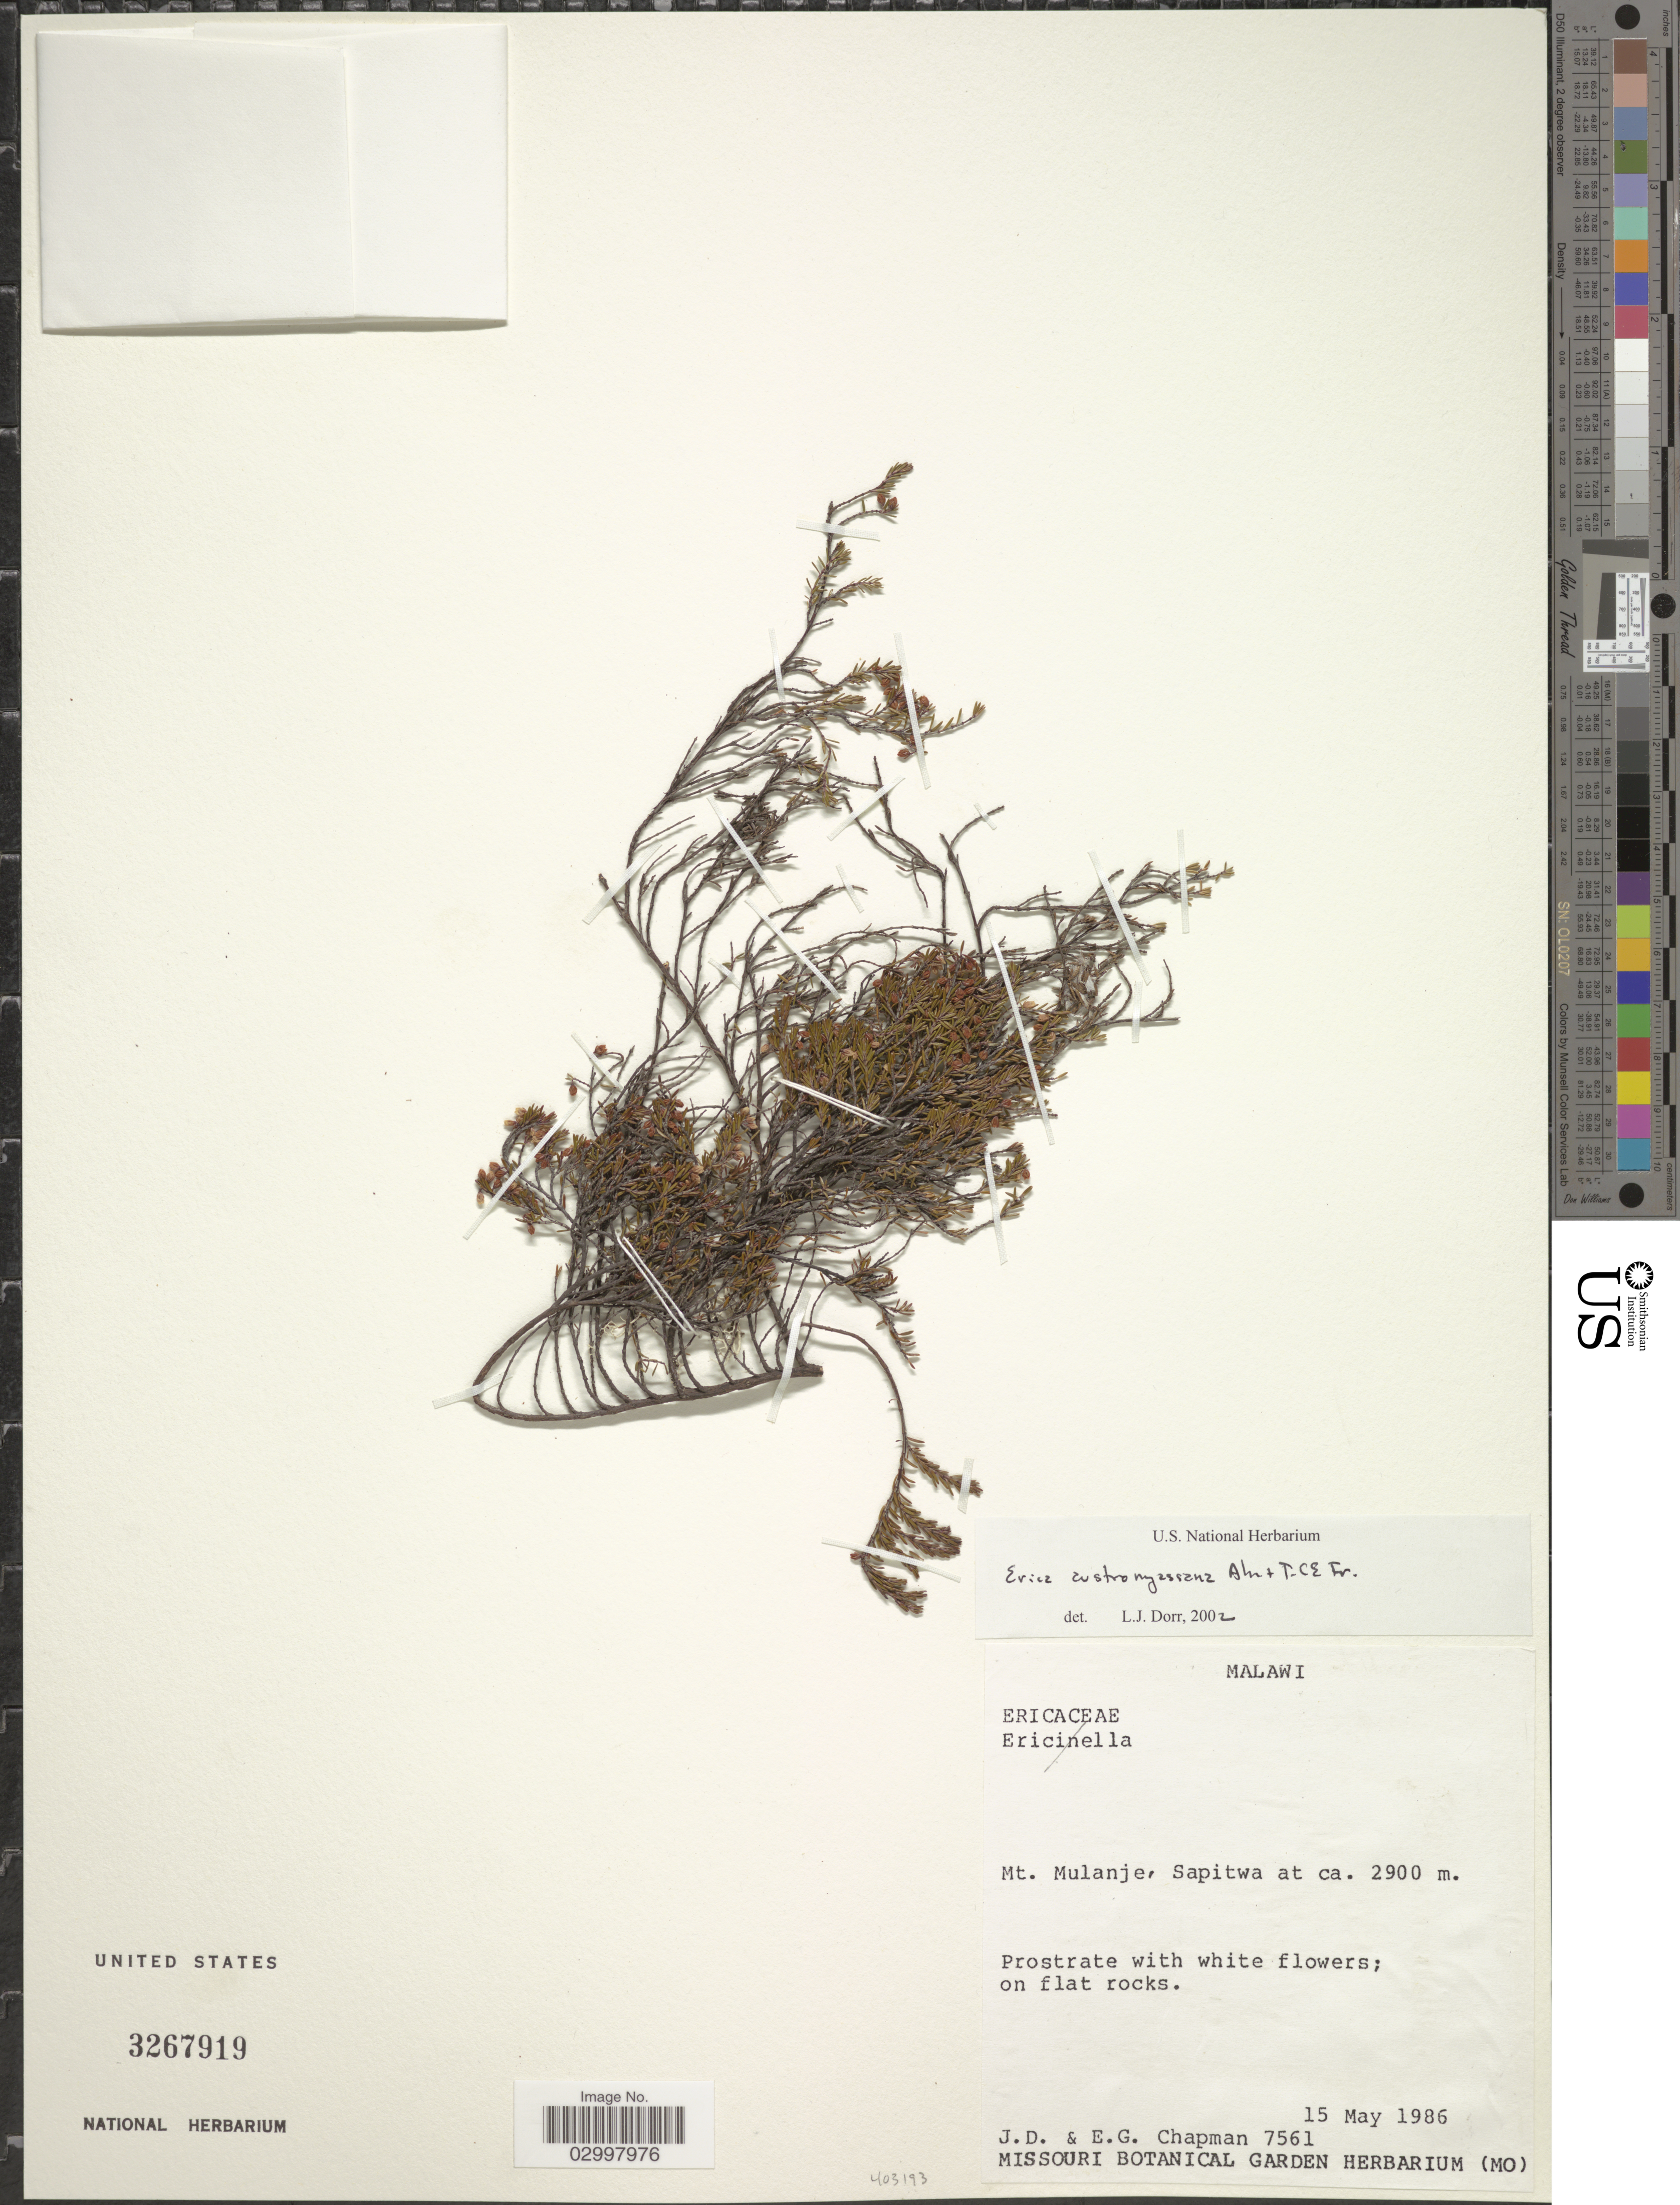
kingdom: Plantae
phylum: Tracheophyta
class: Magnoliopsida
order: Ericales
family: Ericaceae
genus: Erica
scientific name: Erica austronyassana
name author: Alm & T.C.E. Fr.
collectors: J. D. Chapman & E. Chapman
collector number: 7561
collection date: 1986-05-15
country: Malawi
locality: Mt. Mulanje, Sapitwa.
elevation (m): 2900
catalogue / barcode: US 3267919